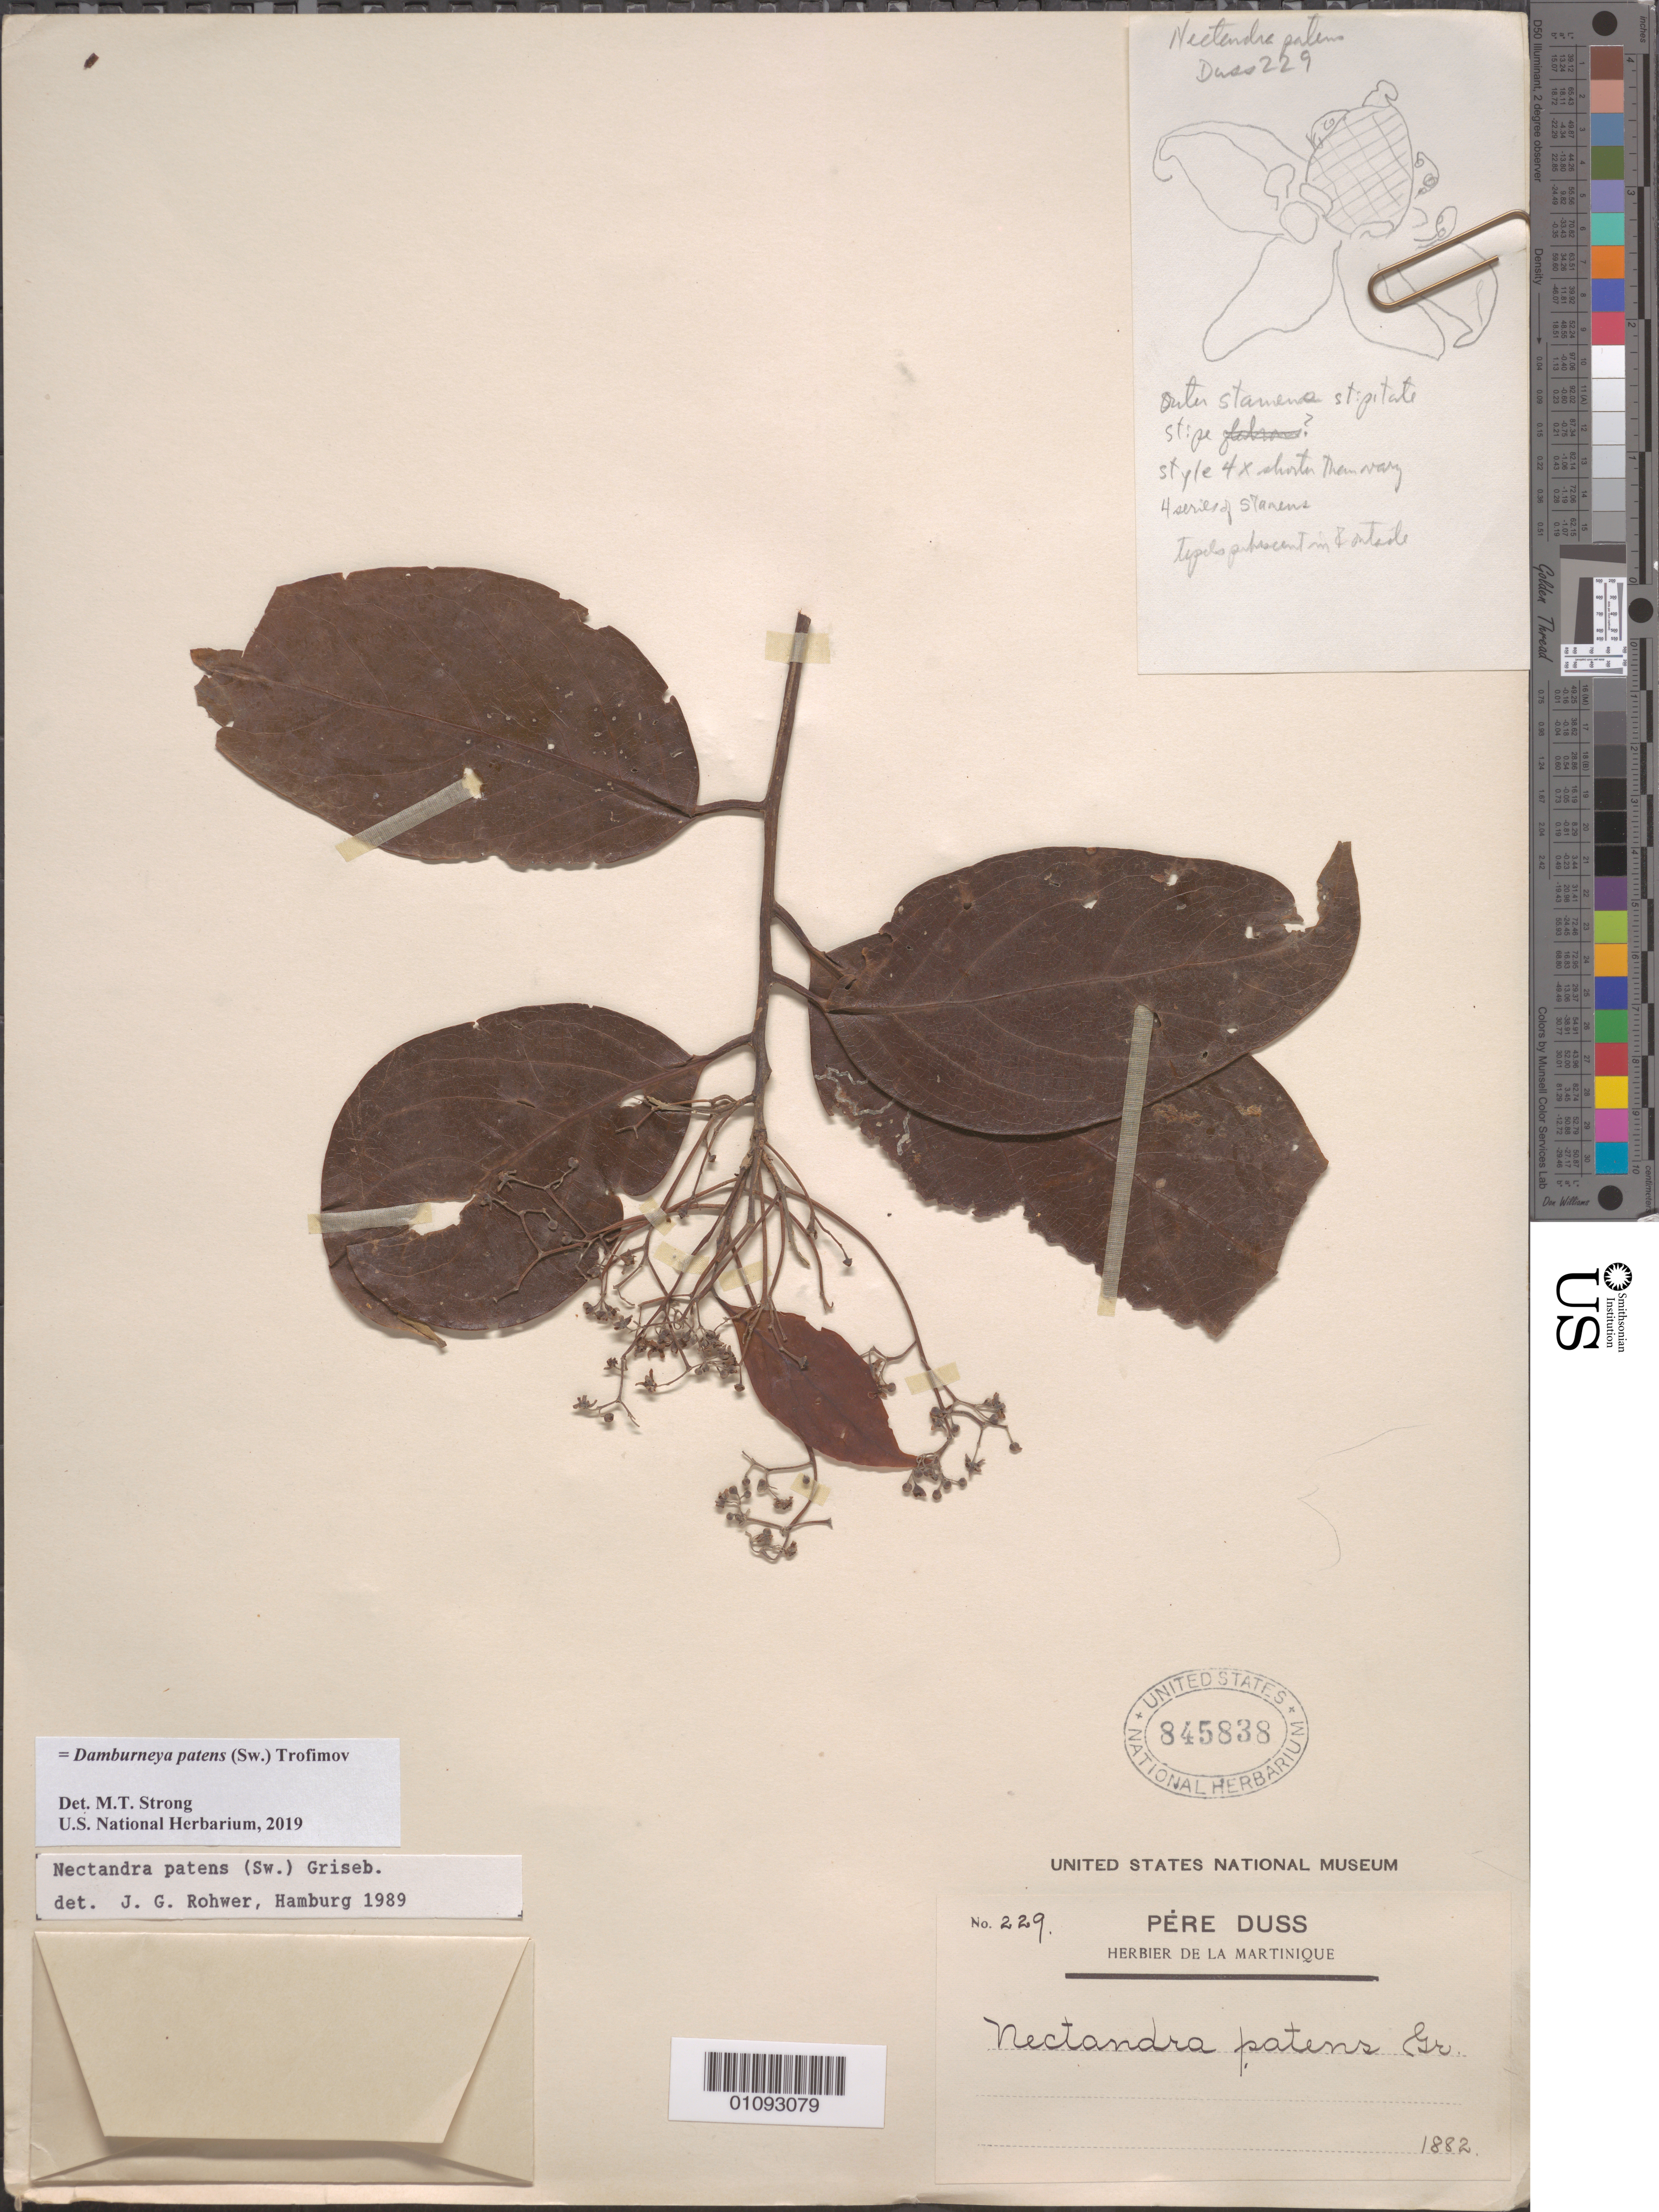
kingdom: Plantae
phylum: Tracheophyta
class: Magnoliopsida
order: Laurales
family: Lauraceae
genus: Damburneya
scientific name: Damburneya patens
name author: (Sw.) Trofimov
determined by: Strong, M. T., (US), Smithsonian Institution - National Museum of Natural History (UNITED STATES)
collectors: Père Duss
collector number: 229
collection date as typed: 1882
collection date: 1882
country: Martinique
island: Martinique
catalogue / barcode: US 845838